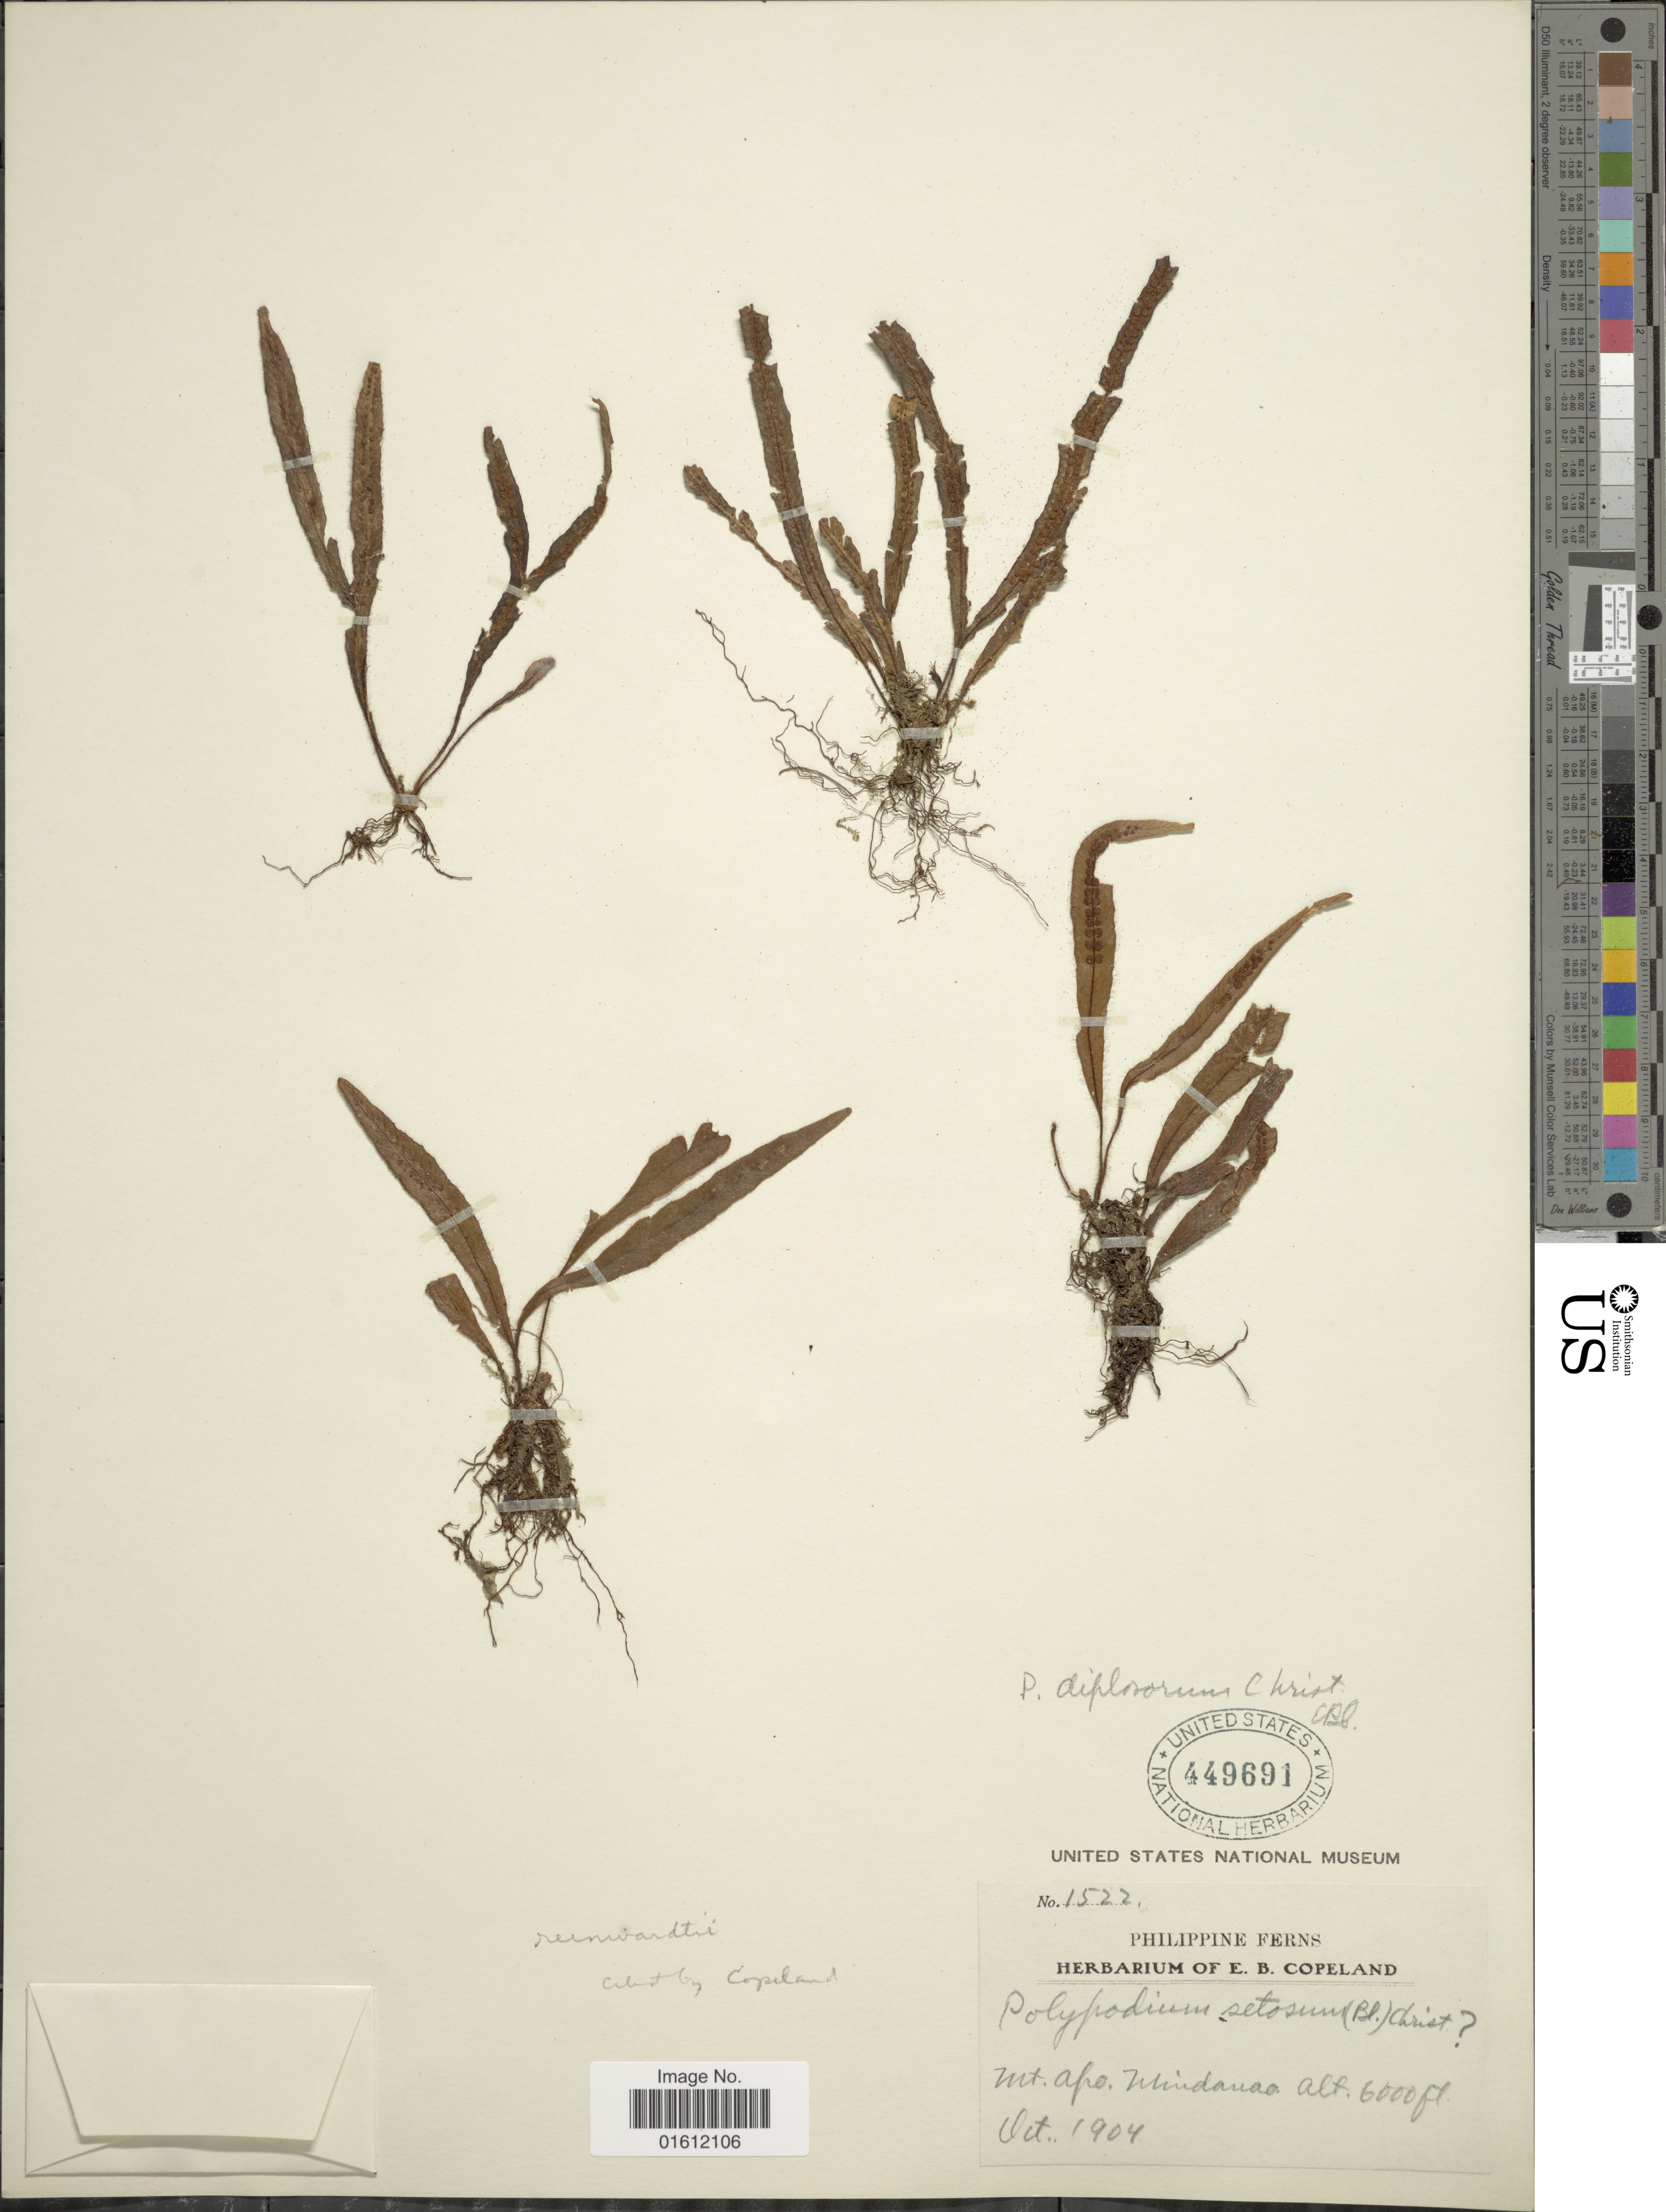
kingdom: Plantae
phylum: Tracheophyta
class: Polypodiopsida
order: Polypodiales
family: Polypodiaceae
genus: Oreogrammitis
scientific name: Oreogrammitis reinwardtii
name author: (Blume) Parris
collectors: ex herb. E. B. Copeland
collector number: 1522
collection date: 1904-10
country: Philippines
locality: Mt Apo, Mindanao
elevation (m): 1829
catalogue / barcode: US 449691